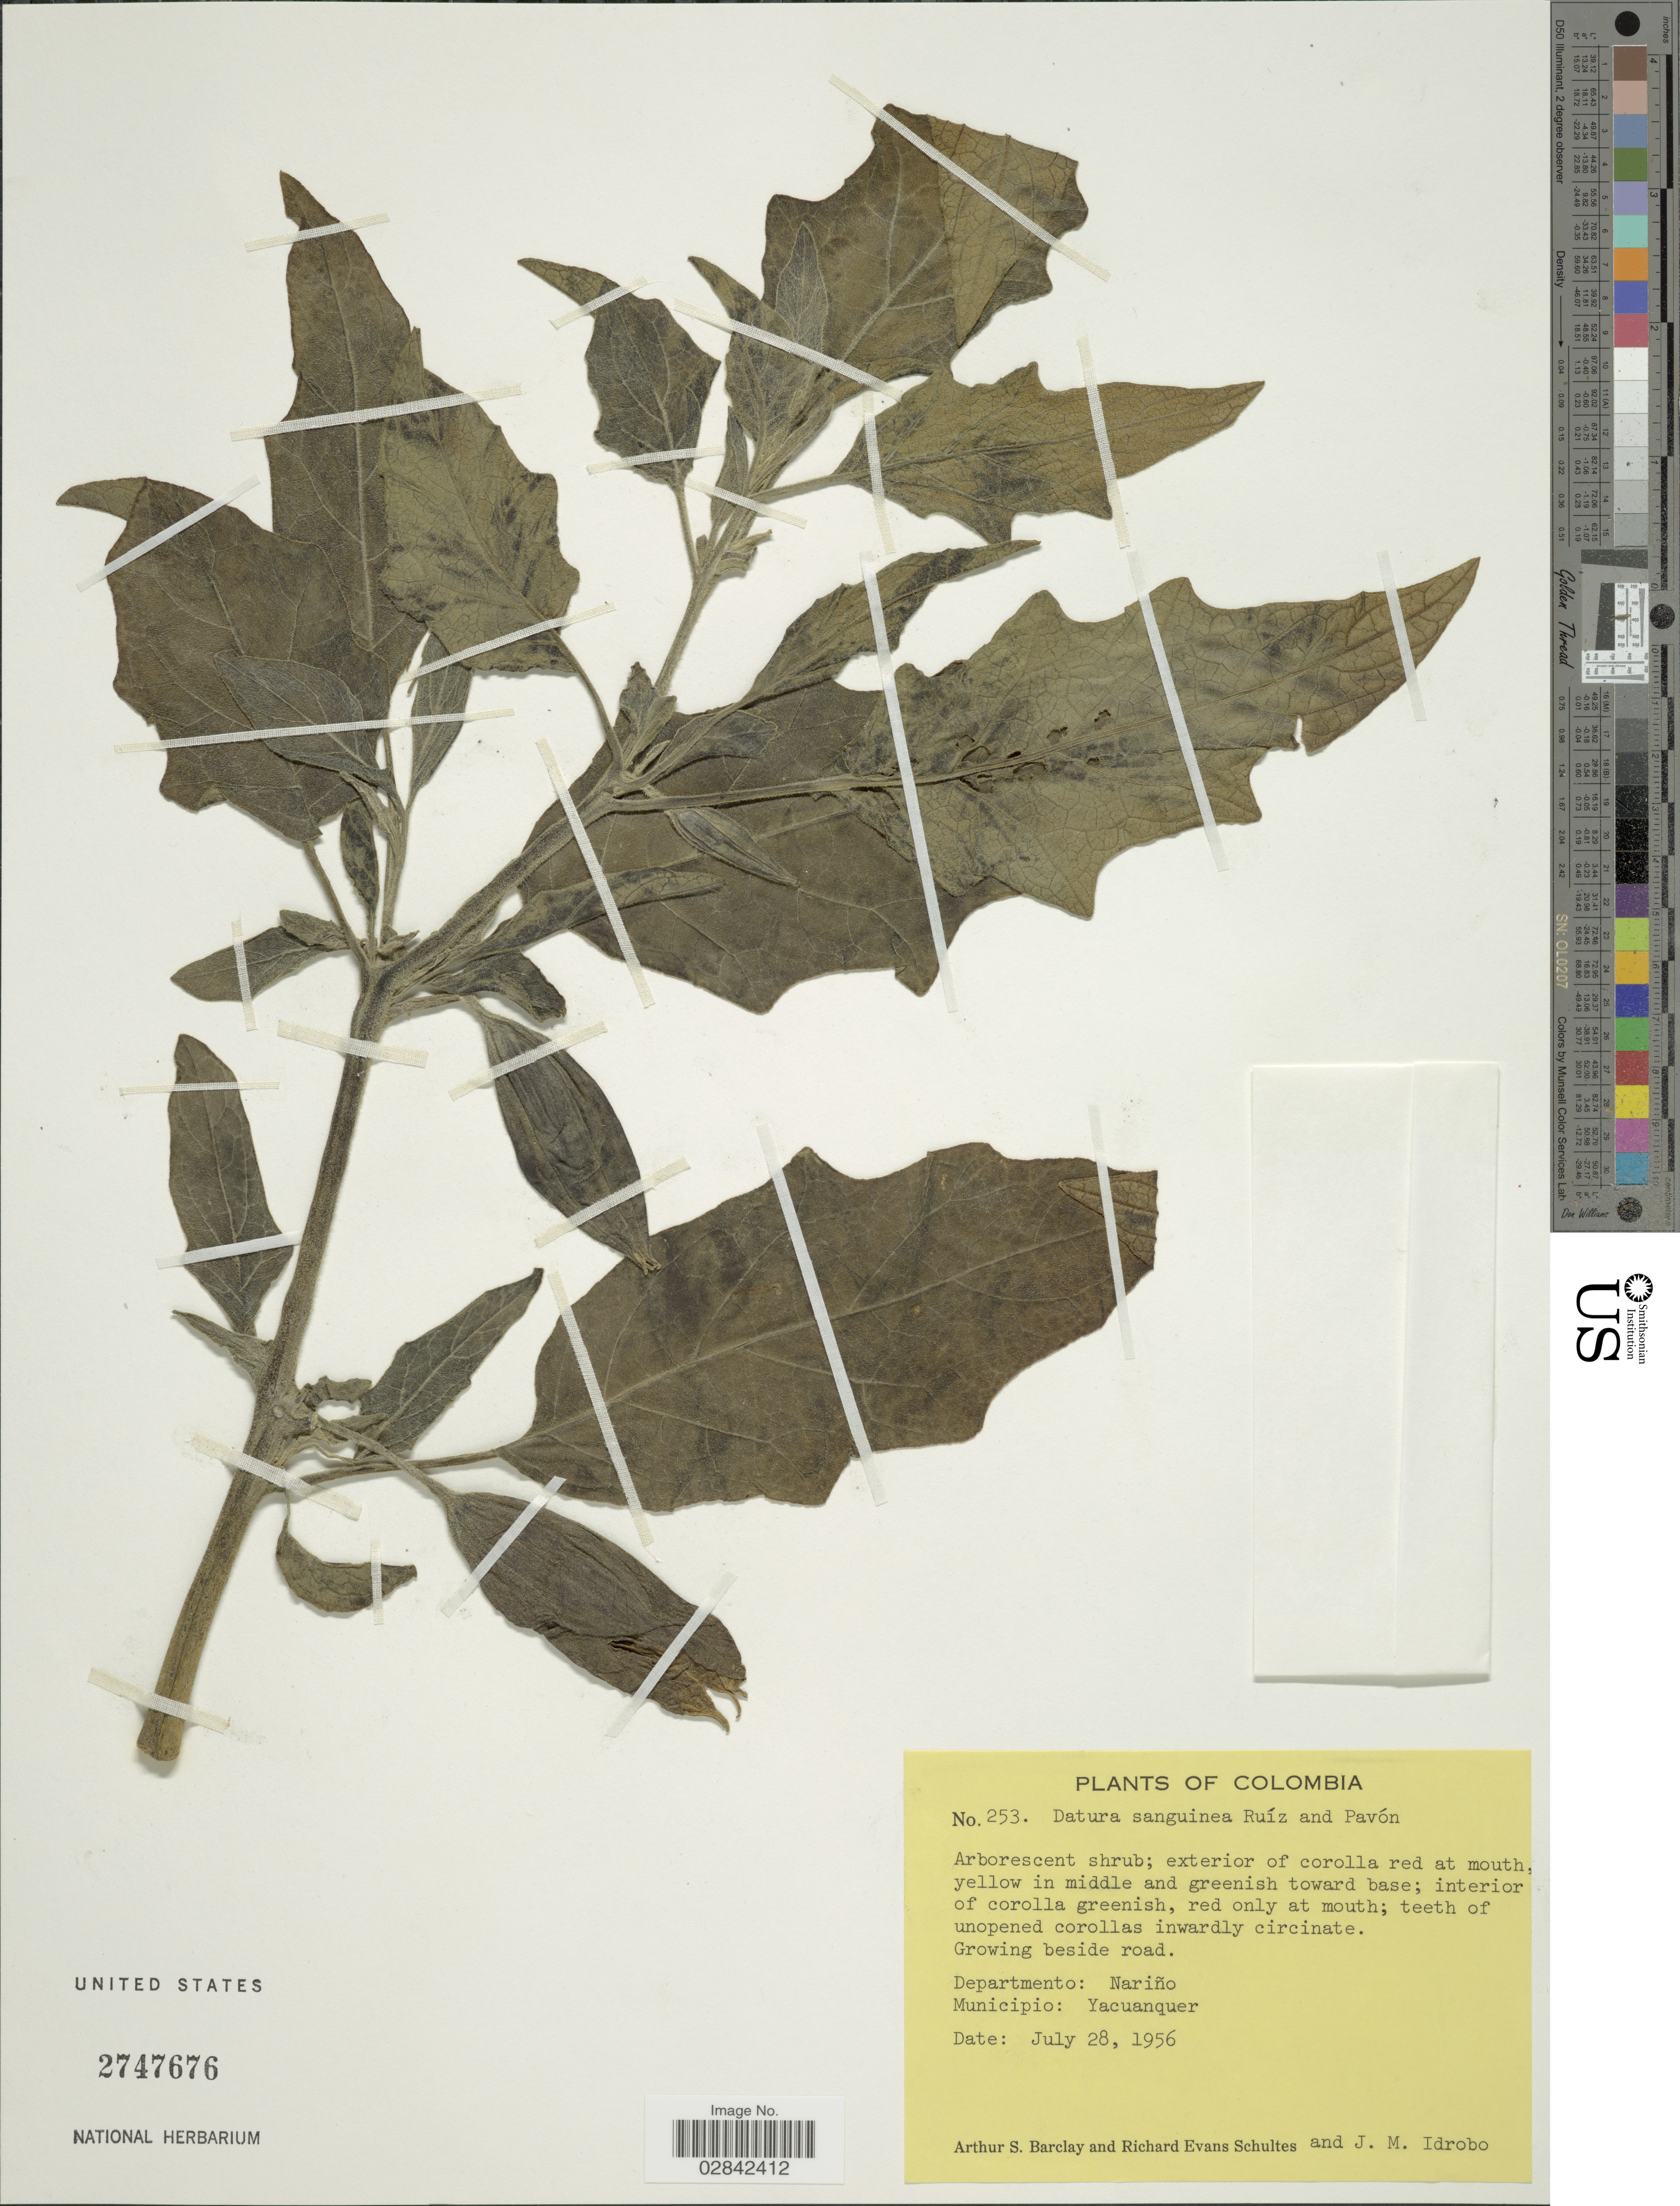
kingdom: Plantae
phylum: Tracheophyta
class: Magnoliopsida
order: Solanales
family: Solanaceae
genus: Brugmansia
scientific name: Brugmansia sanguinea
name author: (Ruiz & Pav.) D. Don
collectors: A. S. Barclay, R. E. Schultes & J. M. Idrobo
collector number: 253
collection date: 1956-07-28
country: Colombia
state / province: Nariño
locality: Departmento: Nariño, Municipio: Yacuanquer.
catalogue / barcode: US 2747676